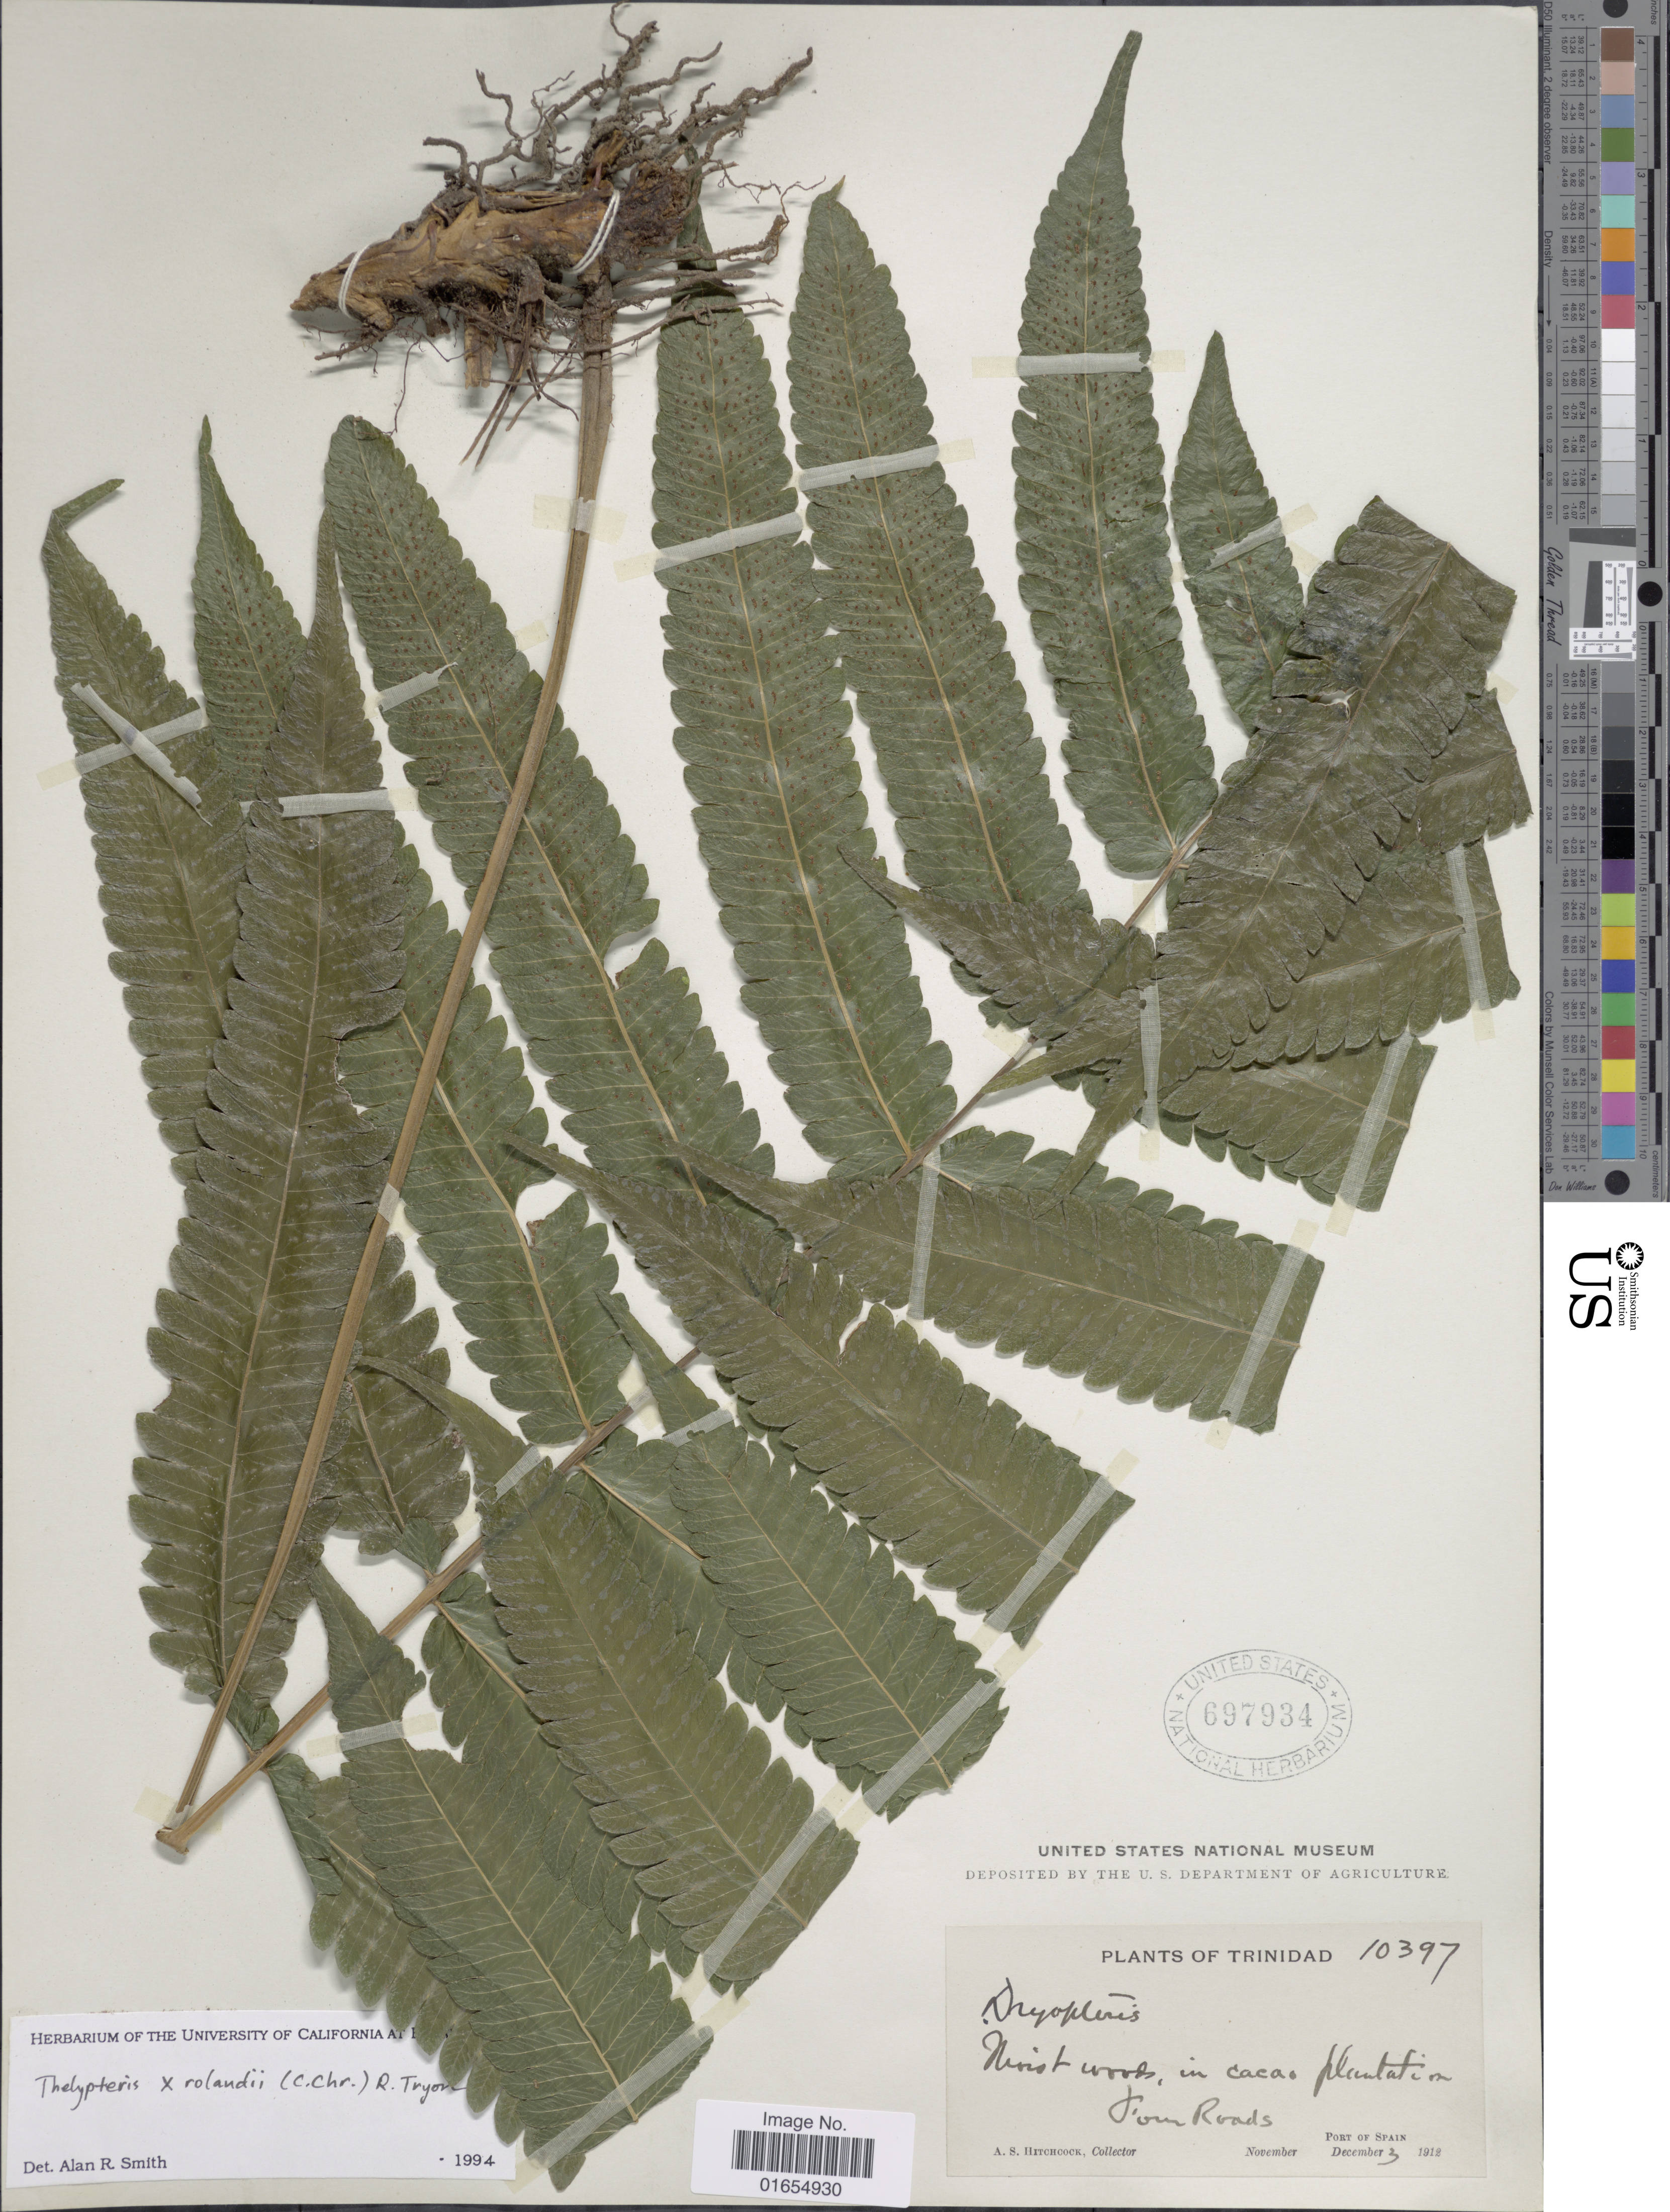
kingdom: Plantae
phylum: Tracheophyta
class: Polypodiopsida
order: Polypodiales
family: Thelypteridaceae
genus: Goniopteris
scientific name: Goniopteris rolandii (C. Chr.) comb. nov., ined 2015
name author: (C. Chr.)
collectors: A. S. Hitchcock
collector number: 10397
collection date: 1912-11/1912-12-03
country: Trinidad and Tobago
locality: Trinidad, moist woods, in cacao plantation, Four Roads, Port of Spain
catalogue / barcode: US 697934